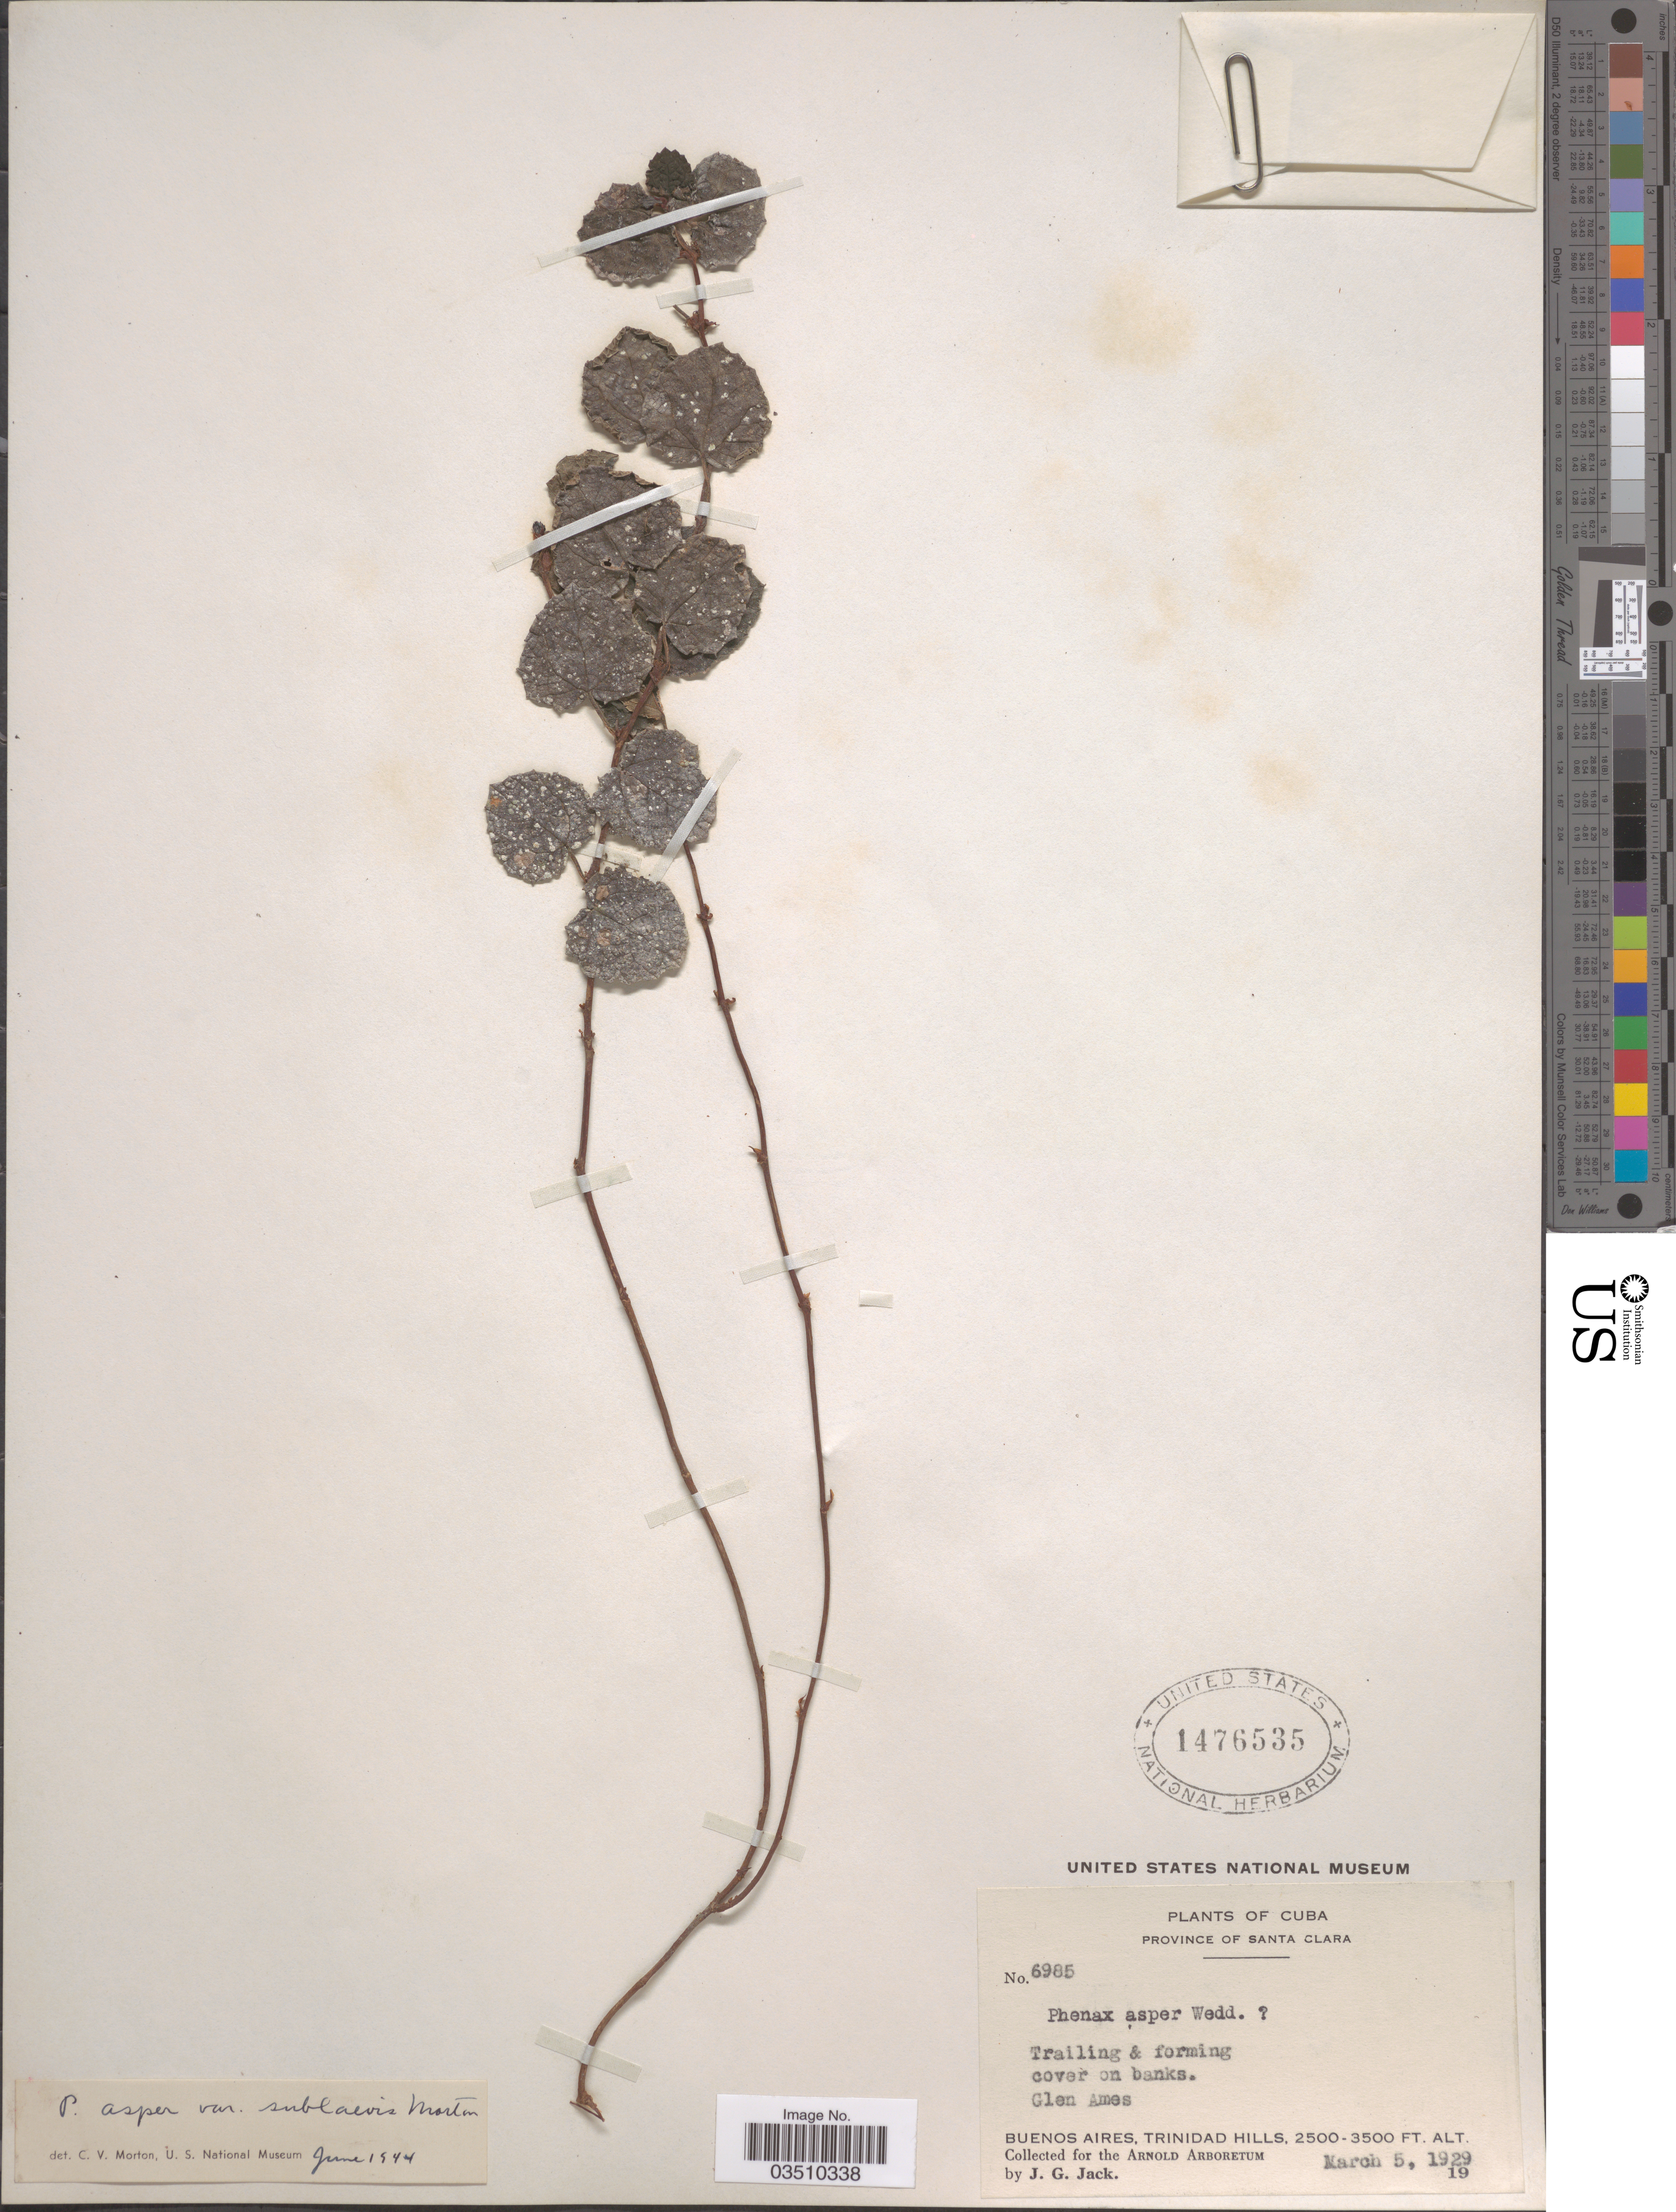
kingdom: Plantae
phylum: Tracheophyta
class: Magnoliopsida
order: Rosales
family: Urticaceae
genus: Phenax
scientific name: Phenax asper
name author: Wedd.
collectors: J. G. Jack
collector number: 6985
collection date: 1929-03-05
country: Cuba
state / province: Las Villas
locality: Province of Santa Clara. Glen Ames. Buenos Aires, Trinidad Hills.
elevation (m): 762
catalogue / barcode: US 1476535